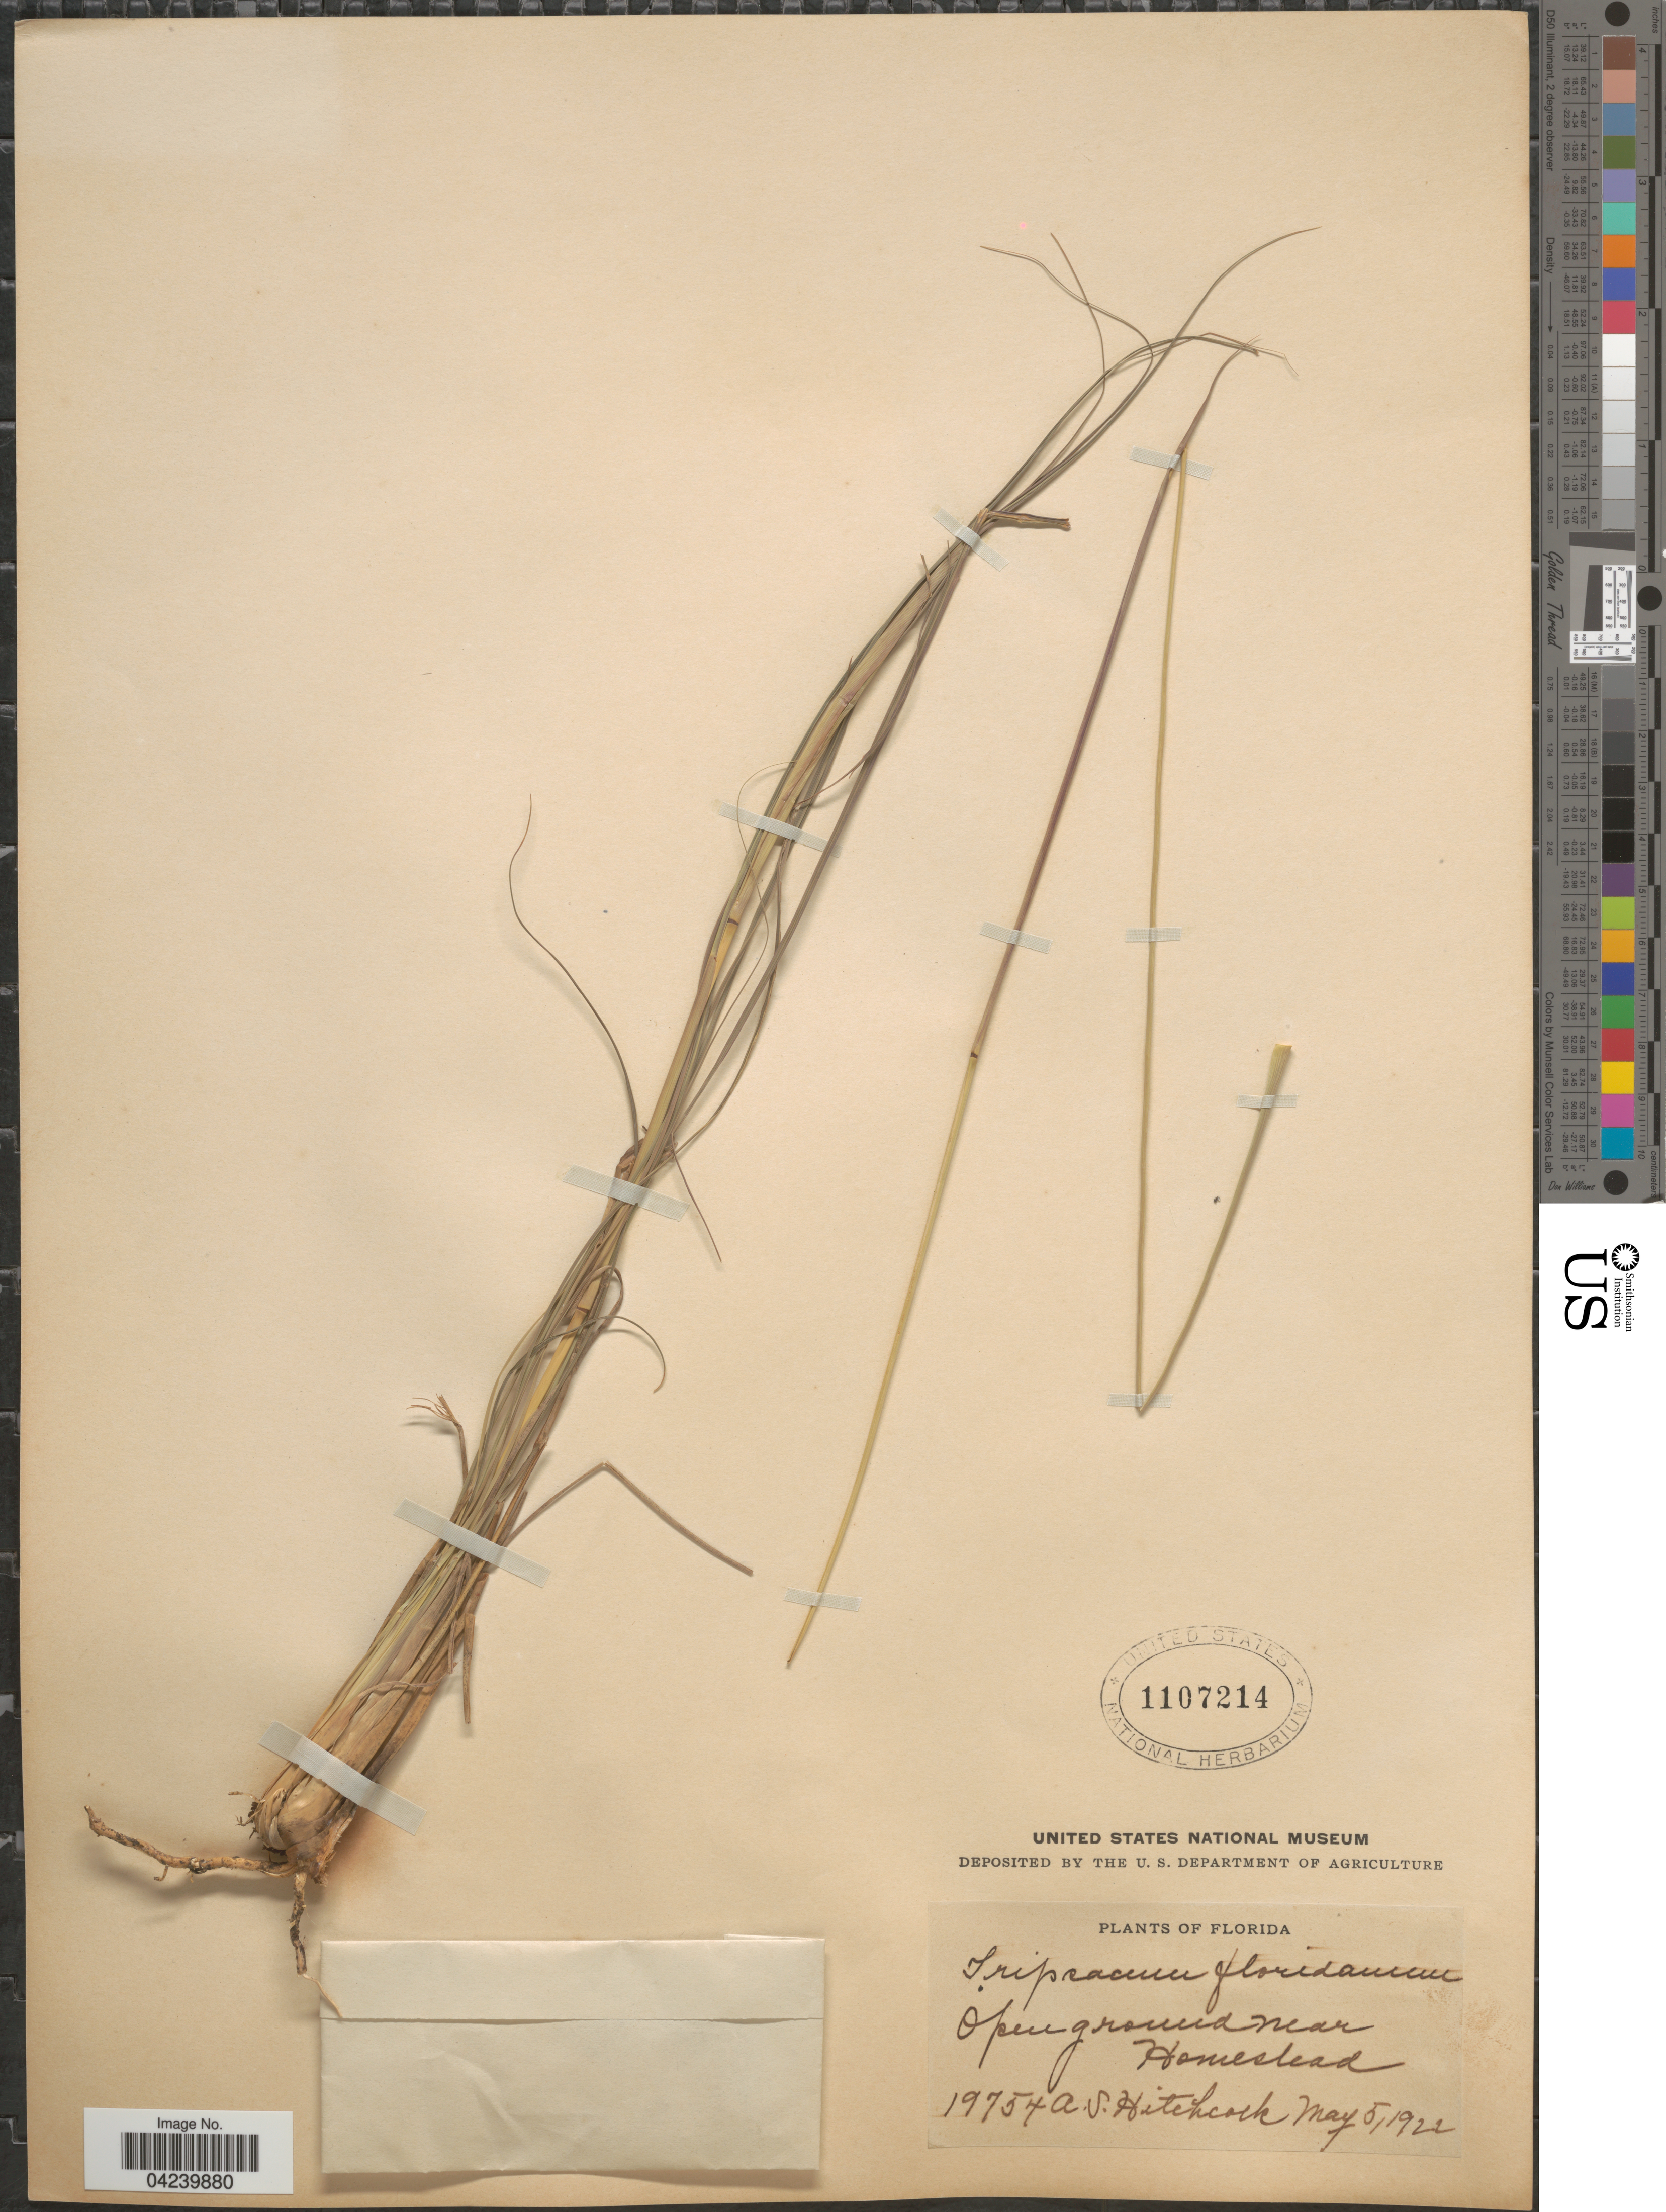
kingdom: Plantae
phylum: Tracheophyta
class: Liliopsida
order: Poales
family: Poaceae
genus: Tripsacum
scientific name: Tripsacum dactyloides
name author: (L.) L.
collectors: A. S. Hitchcock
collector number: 19754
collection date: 1922-05-05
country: United States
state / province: Florida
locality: Open ground near Homestead.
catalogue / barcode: US 1107214